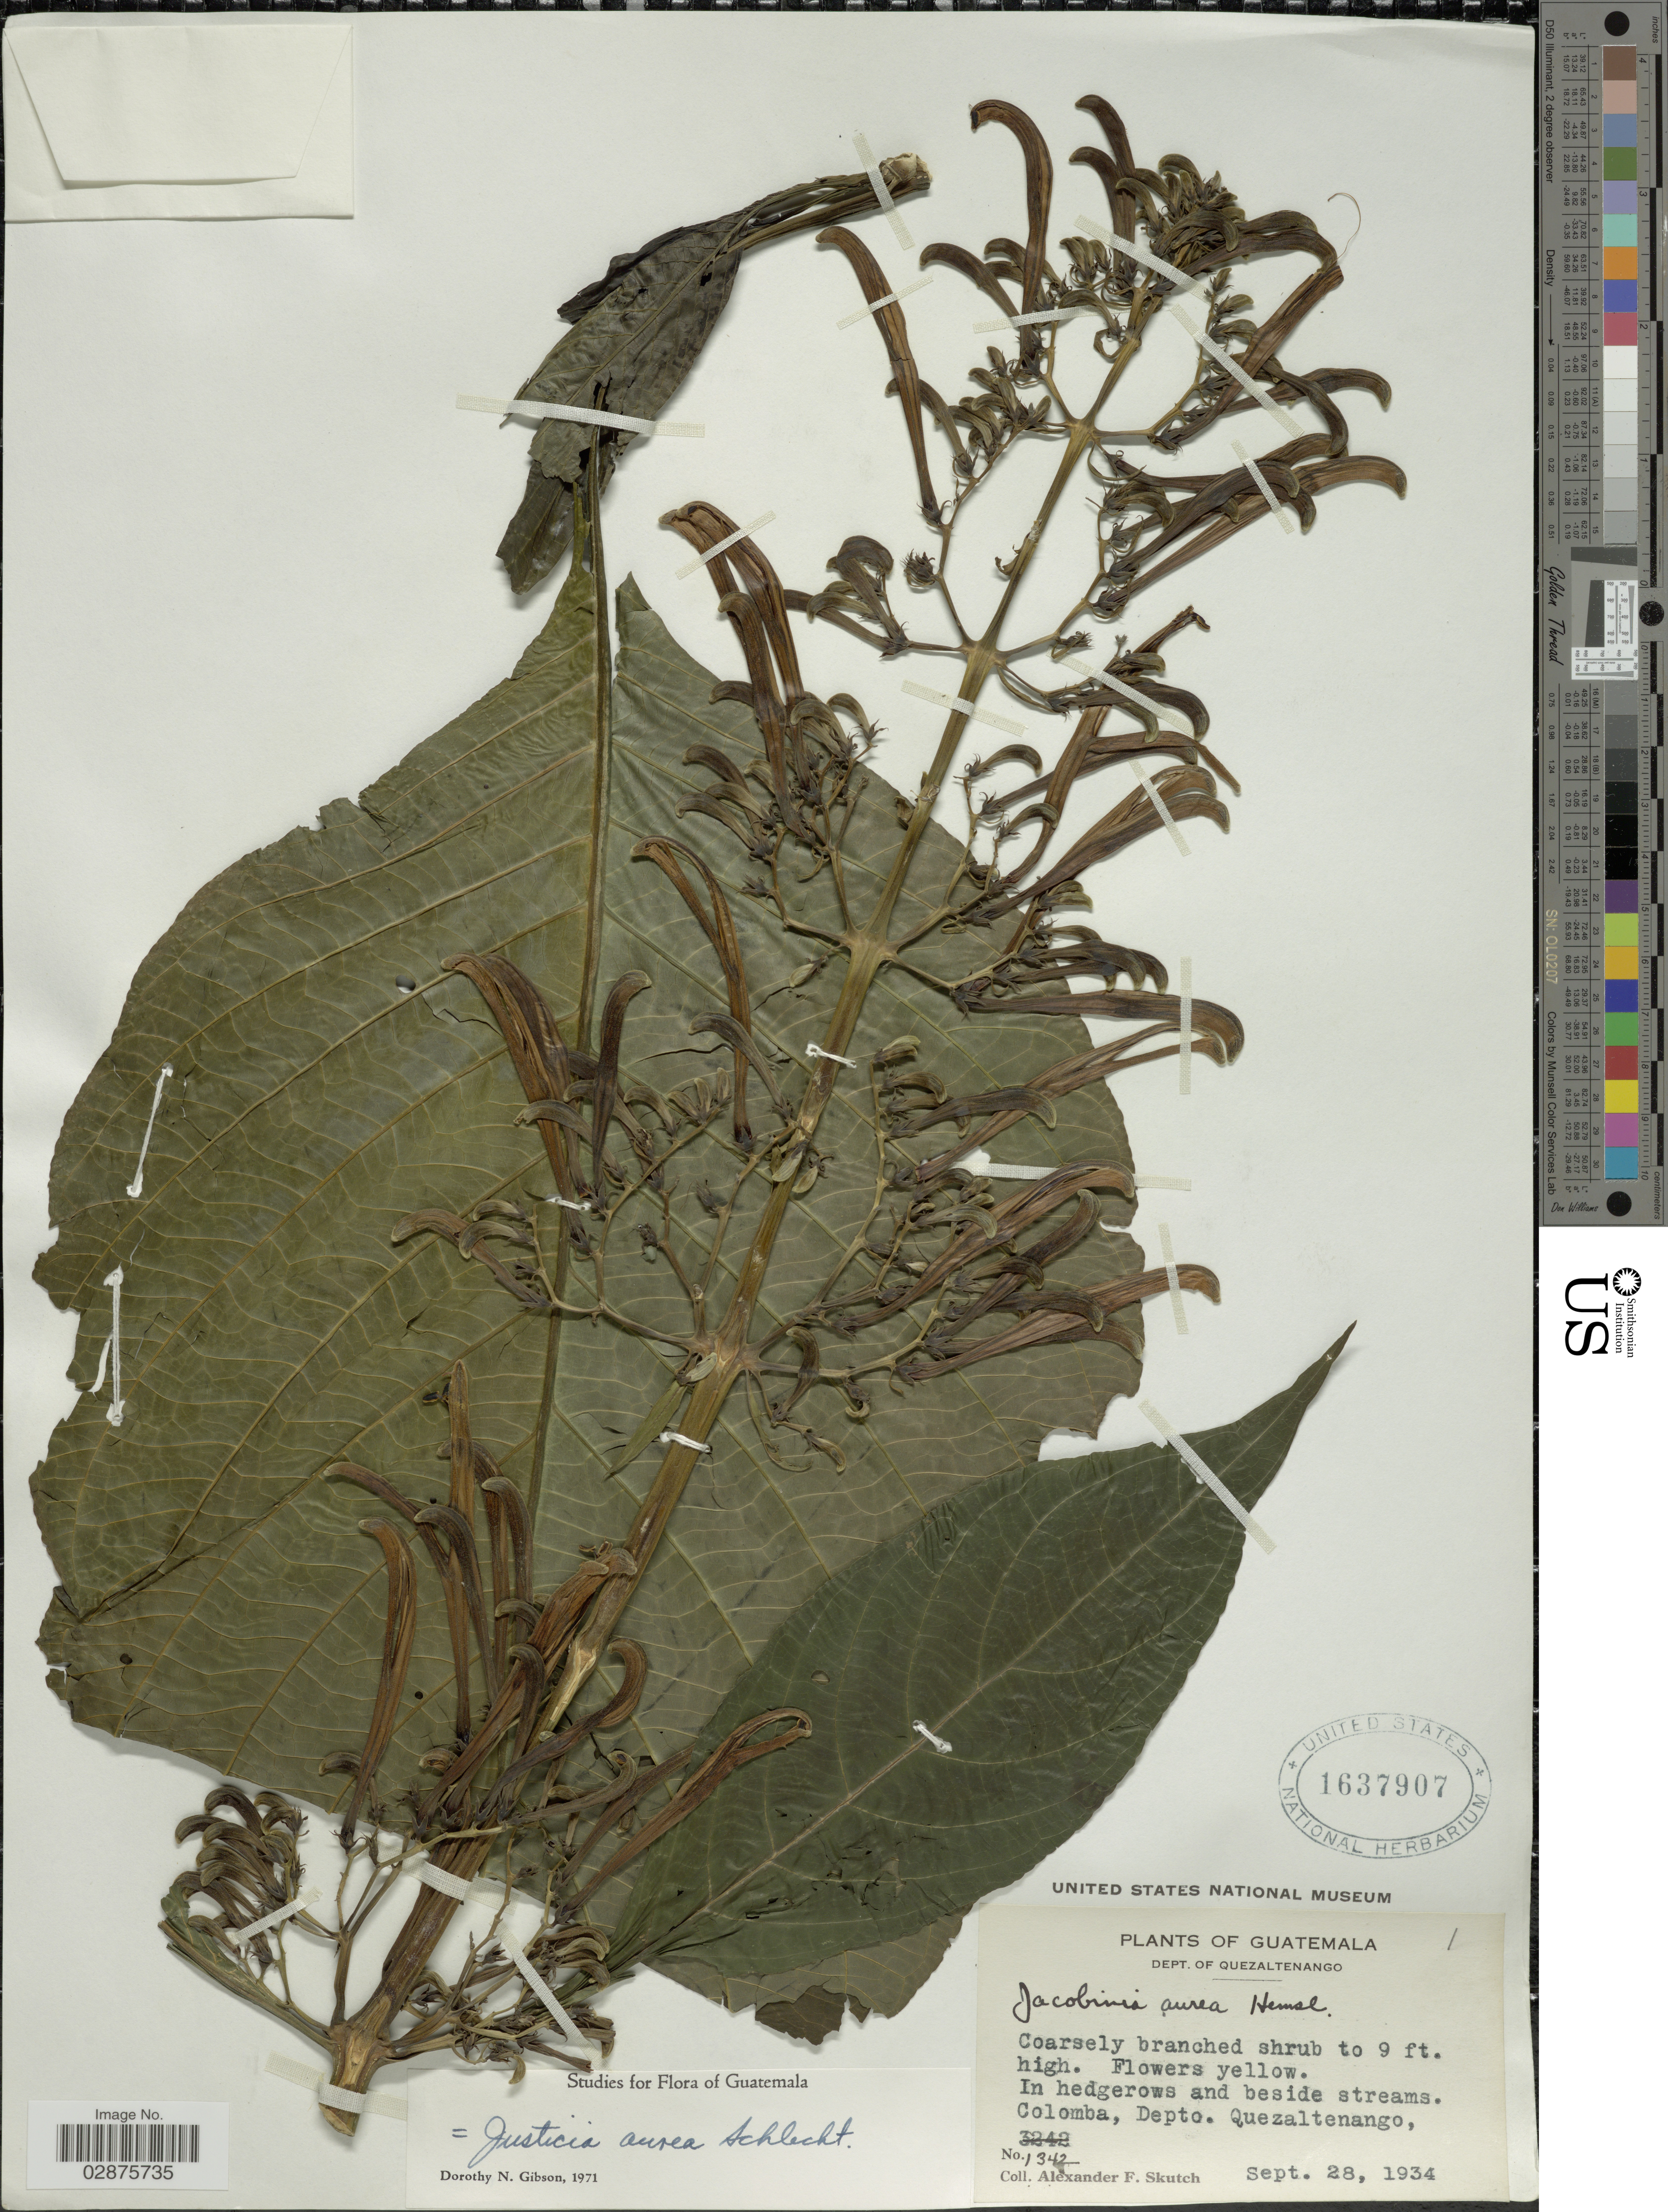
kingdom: Plantae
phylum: Tracheophyta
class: Magnoliopsida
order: Lamiales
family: Acanthaceae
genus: Justicia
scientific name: Justicia aurea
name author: Schltdl.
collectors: A. F. Skutch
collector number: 1342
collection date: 1934-09-28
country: Guatemala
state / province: Quetzaltenango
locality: Dept. of Quezaltenango. Colomba, Depto. Quezaltenango.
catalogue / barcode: US 1637907